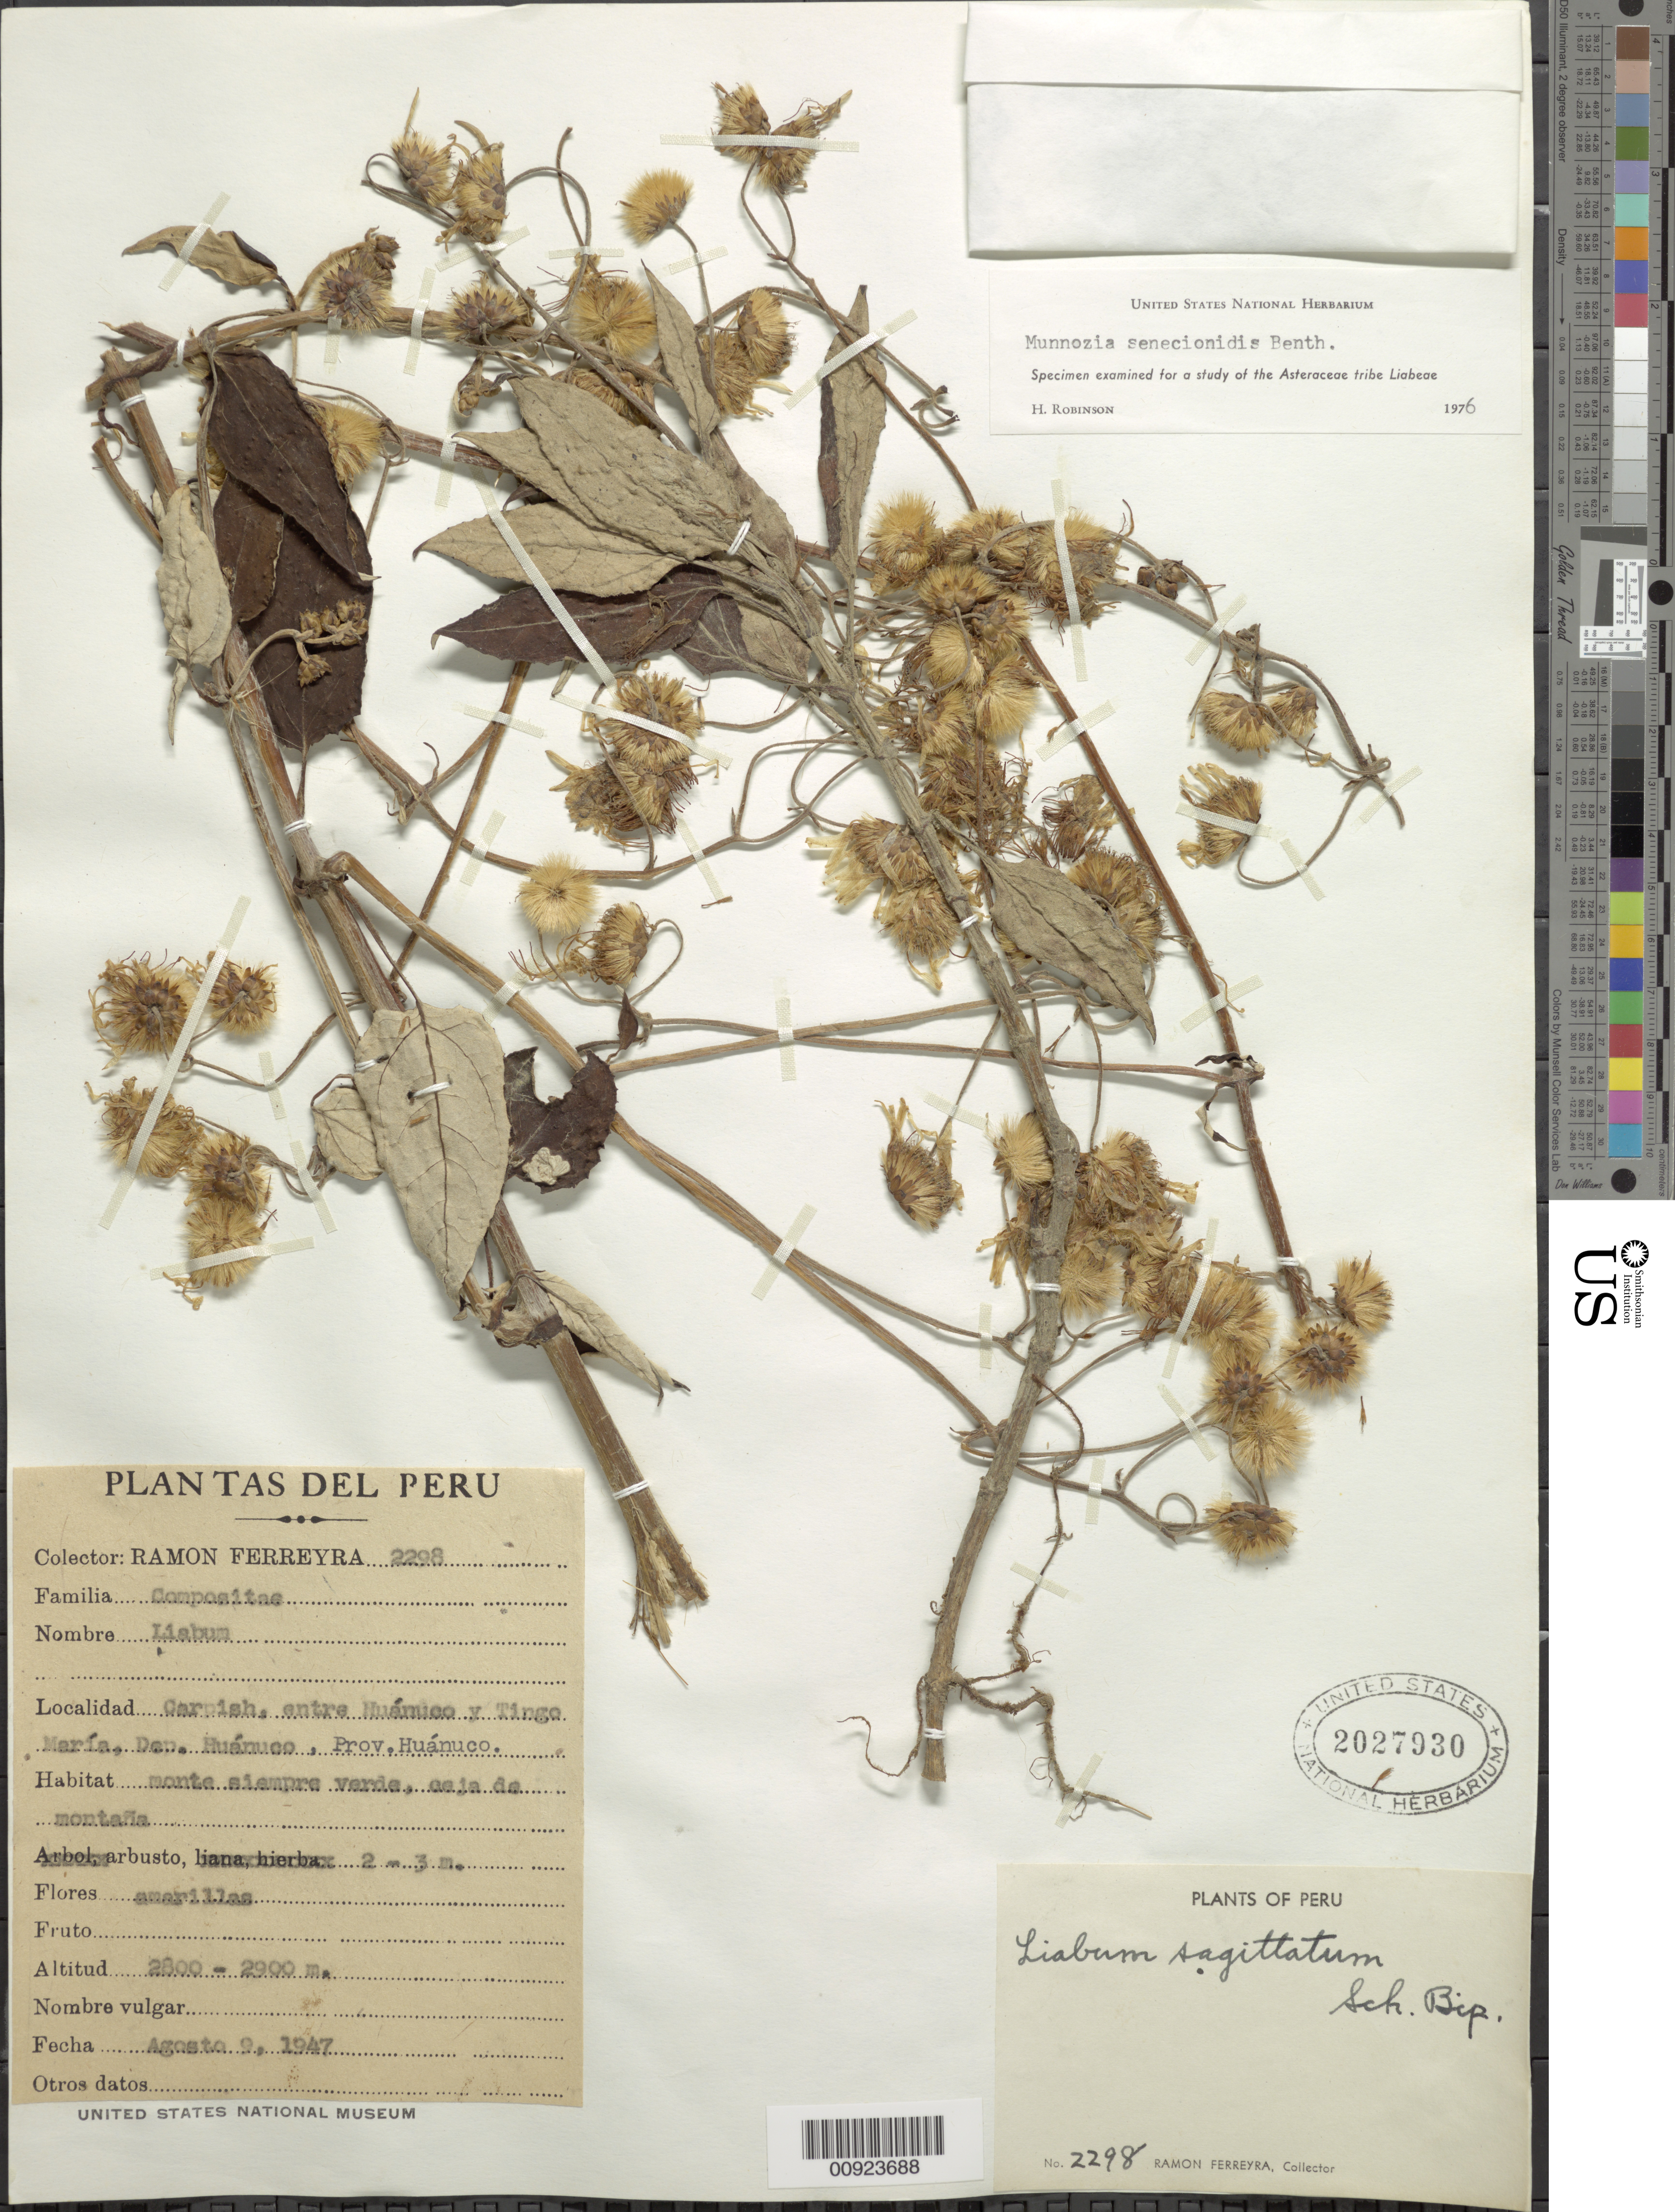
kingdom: Plantae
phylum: Tracheophyta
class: Magnoliopsida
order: Asterales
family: Asteraceae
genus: Munnozia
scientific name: Munnozia oxyphylla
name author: (Cuatrec.) H. Rob. & Brettell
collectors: R. A. Ferreyra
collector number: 2298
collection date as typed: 9 August 1947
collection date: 1947-08-09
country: Peru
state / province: Huánuco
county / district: Huánuco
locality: Carpish, entre Huámico y Tingo María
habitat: Monte siempre verde, ceja de montana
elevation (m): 2800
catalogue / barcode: US 2027930